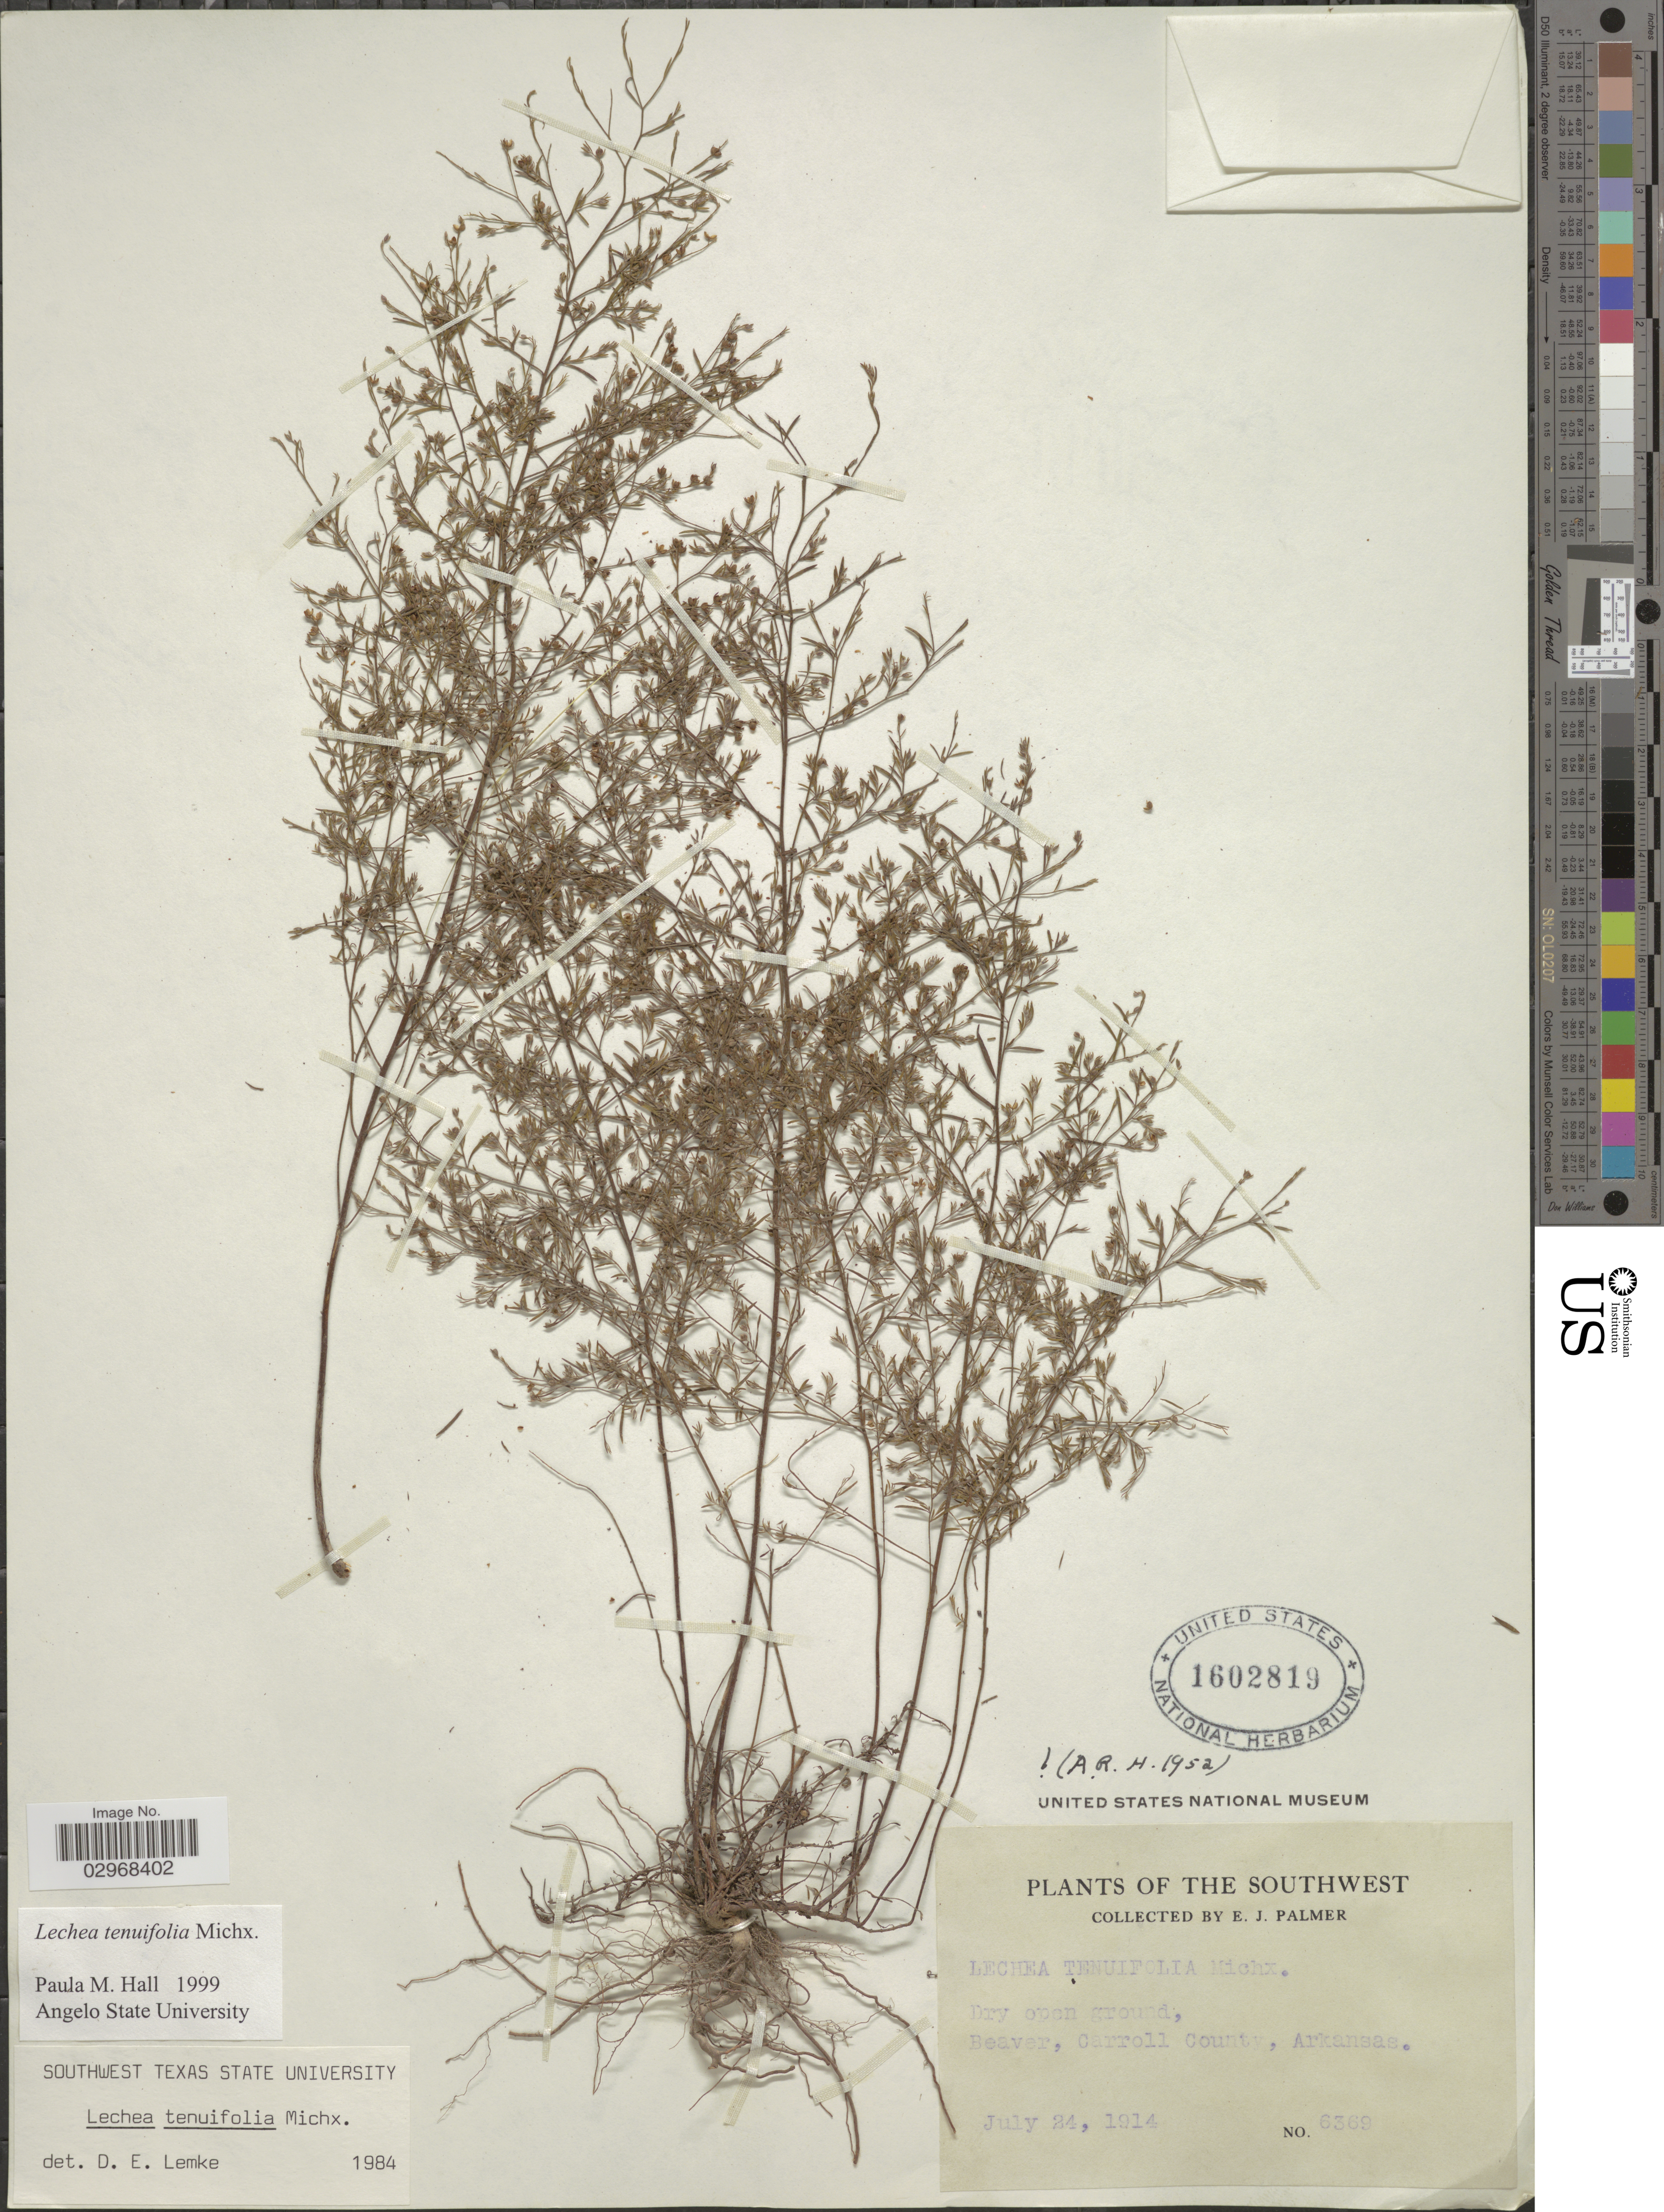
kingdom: Plantae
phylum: Tracheophyta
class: Magnoliopsida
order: Malvales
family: Cistaceae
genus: Lechea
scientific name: Lechea tenuifolia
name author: Michx.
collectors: E. J. Palmer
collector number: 6369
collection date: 1914-07-24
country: United States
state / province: Arkansas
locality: The Southwest, Beaver, Carroll County.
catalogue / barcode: US 1602819